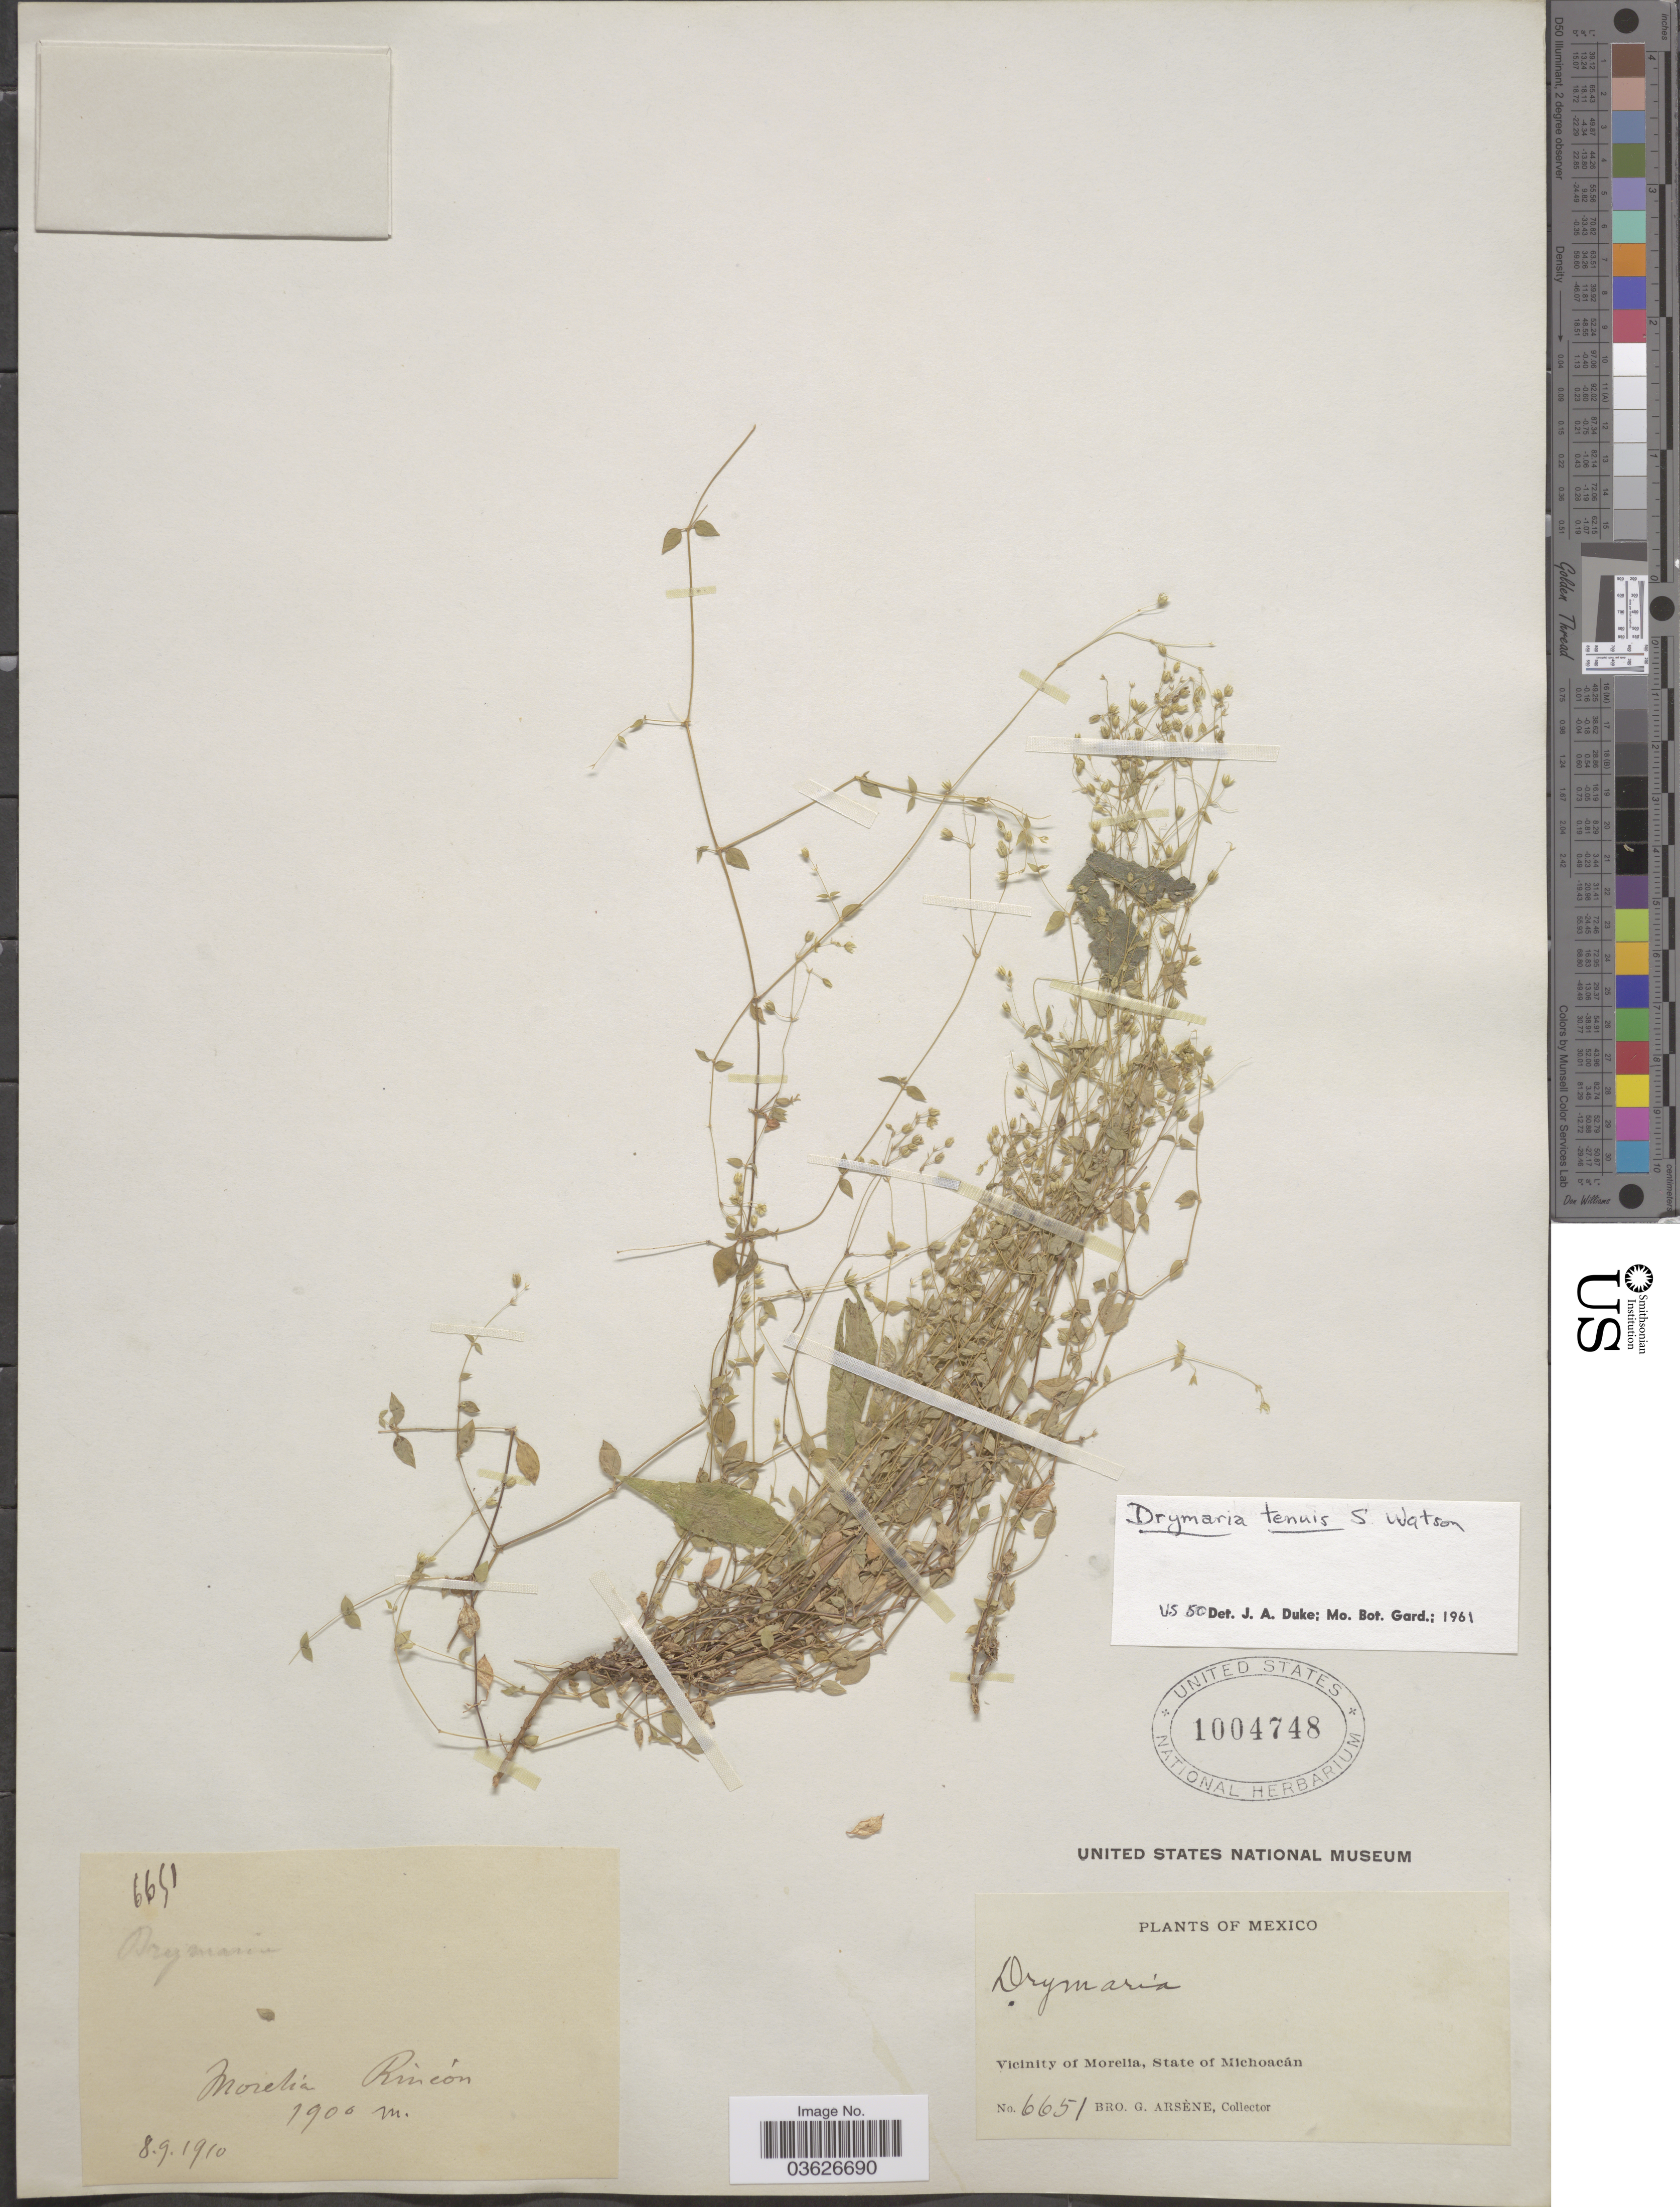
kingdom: Plantae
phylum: Tracheophyta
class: Magnoliopsida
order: Caryophyllales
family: Caryophyllaceae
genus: Drymaria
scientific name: Drymaria tenuis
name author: S. Watson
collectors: Bro. G. Arsène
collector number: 6651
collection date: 1910-09-08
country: Mexico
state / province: Michoacán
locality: Morelia. Rincón. Vicinity of Morelia.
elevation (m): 1900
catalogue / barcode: US 1004748